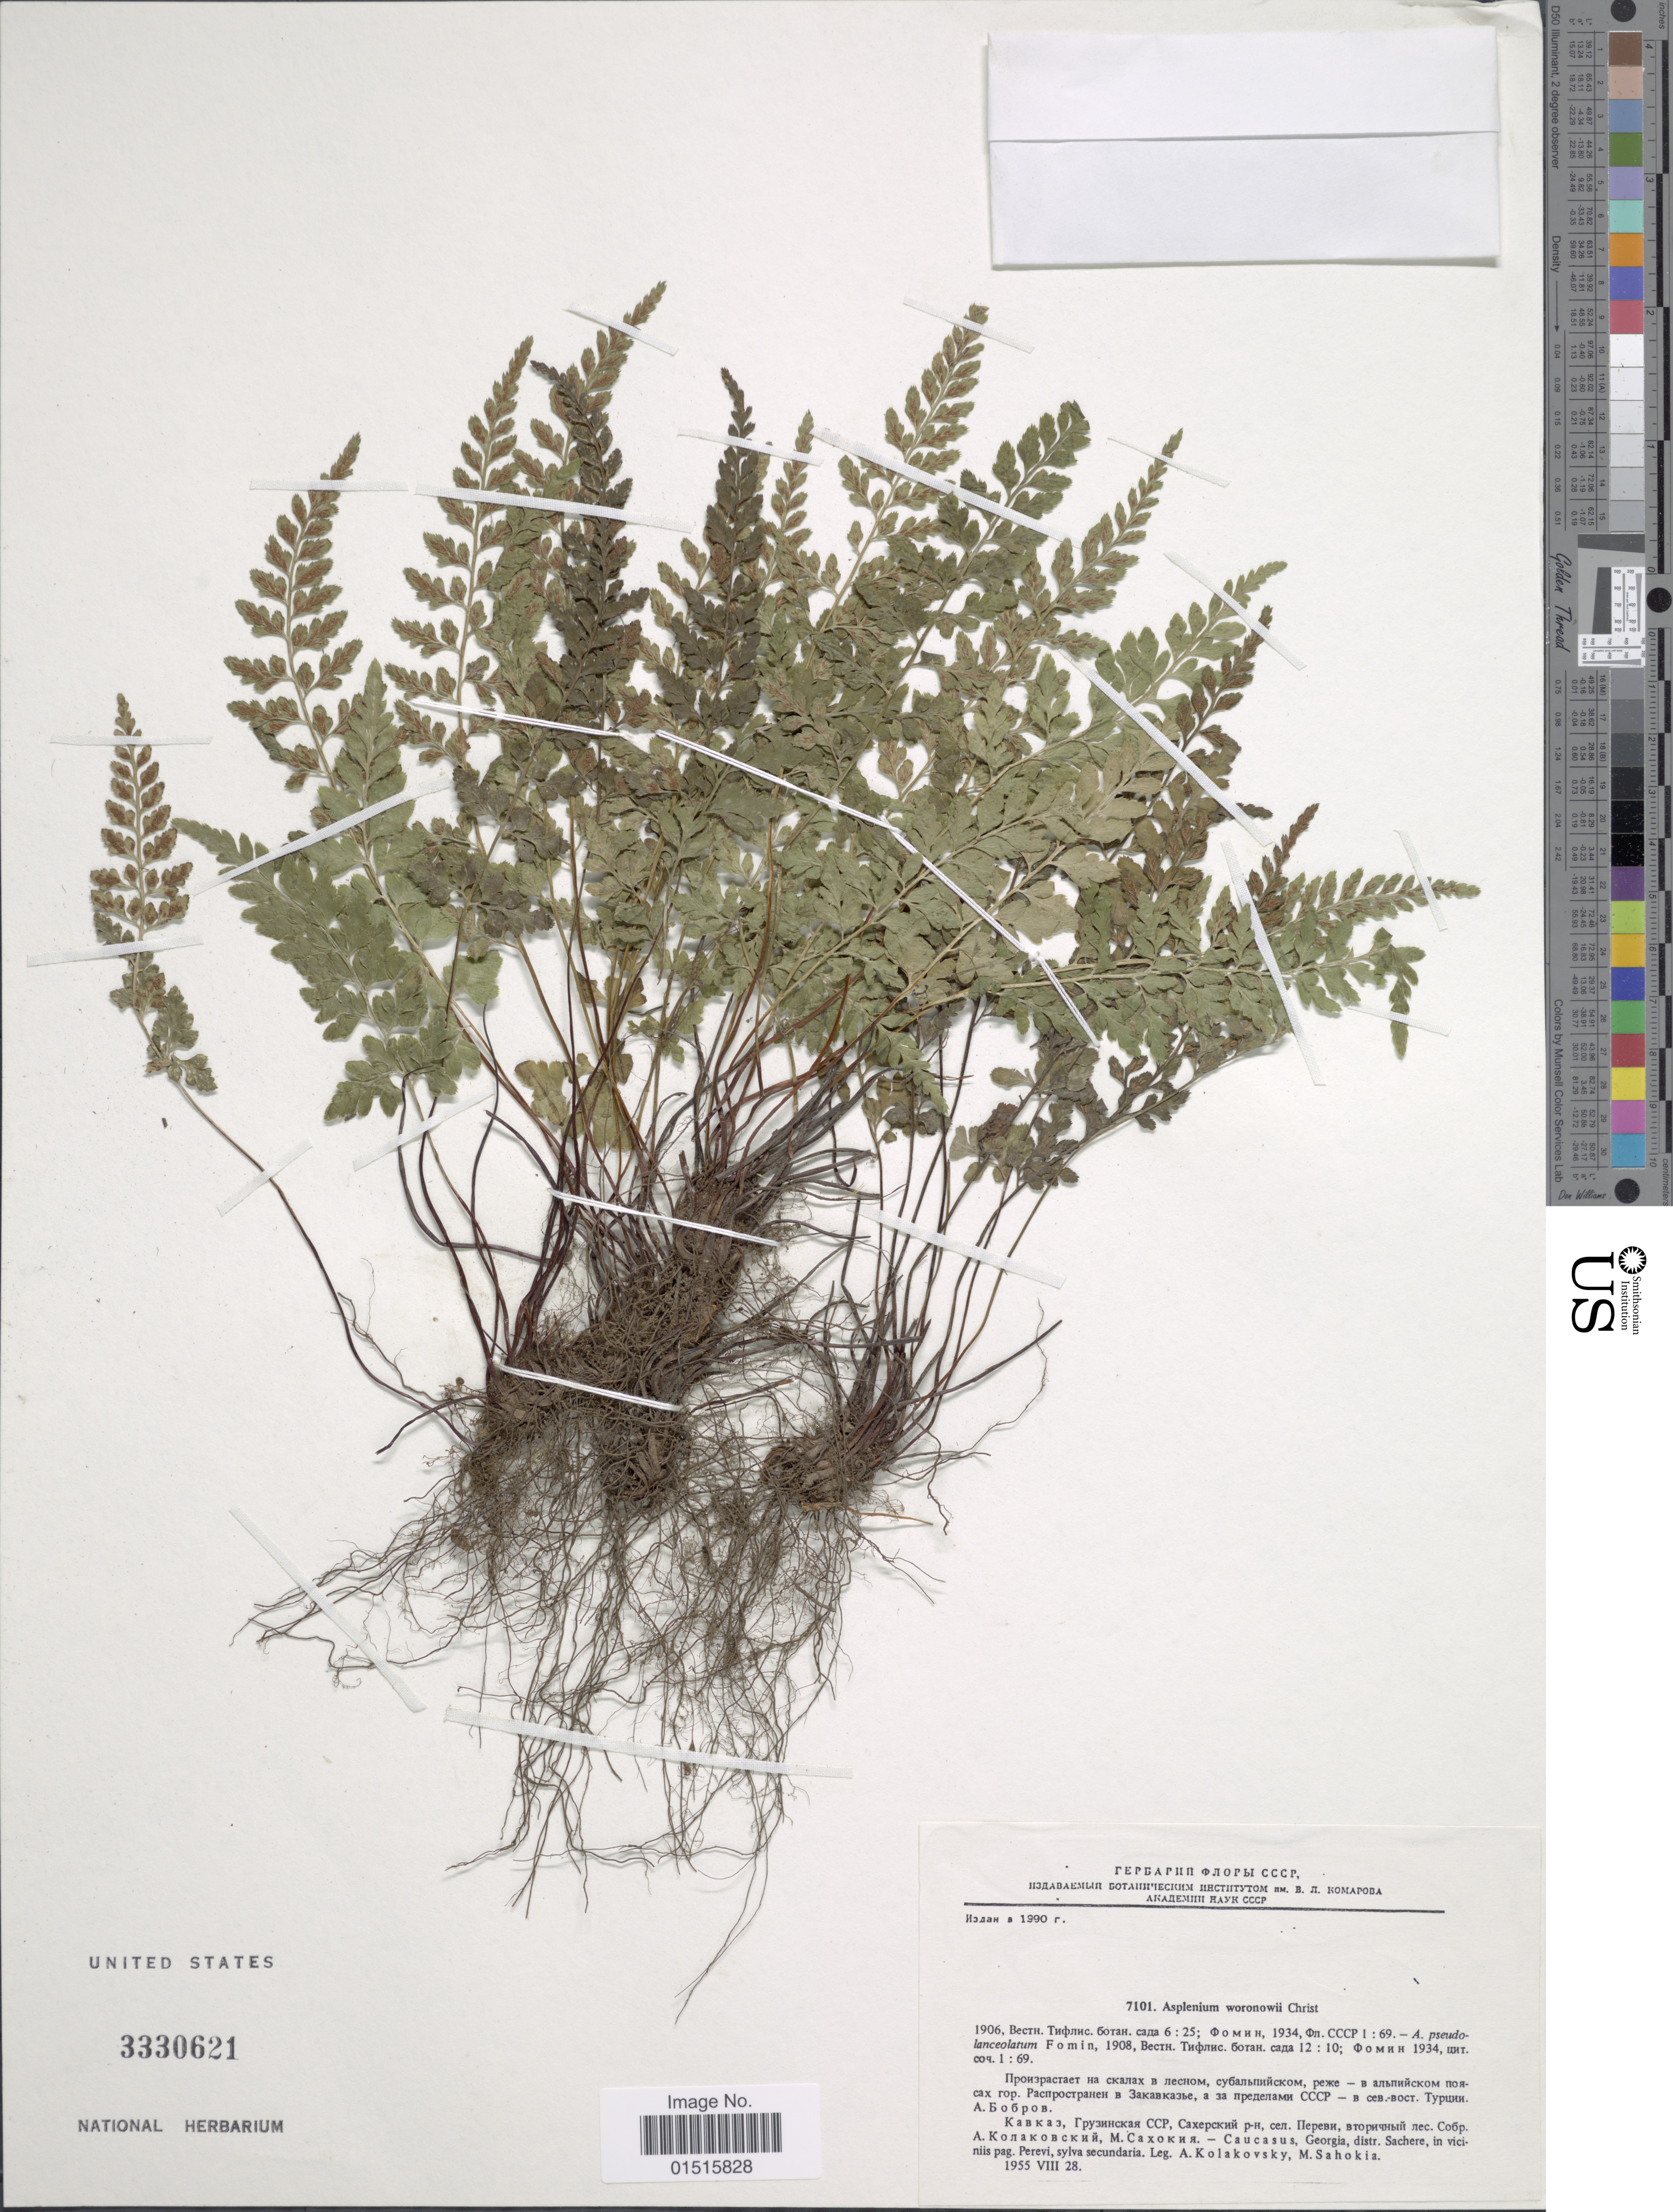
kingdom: Plantae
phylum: Tracheophyta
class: Polypodiopsida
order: Polypodiales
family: Aspleniaceae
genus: Asplenium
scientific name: Asplenium woronowii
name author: Fomin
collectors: A. Kolakovsky & M. Sahokia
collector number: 7101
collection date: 1955-08-28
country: Georgia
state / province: Kvemo Kartli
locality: X Caucasus, Georgia, distr. Sachere, in viciniis pag. Perevi, sulva secundaria.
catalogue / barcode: US 3330621